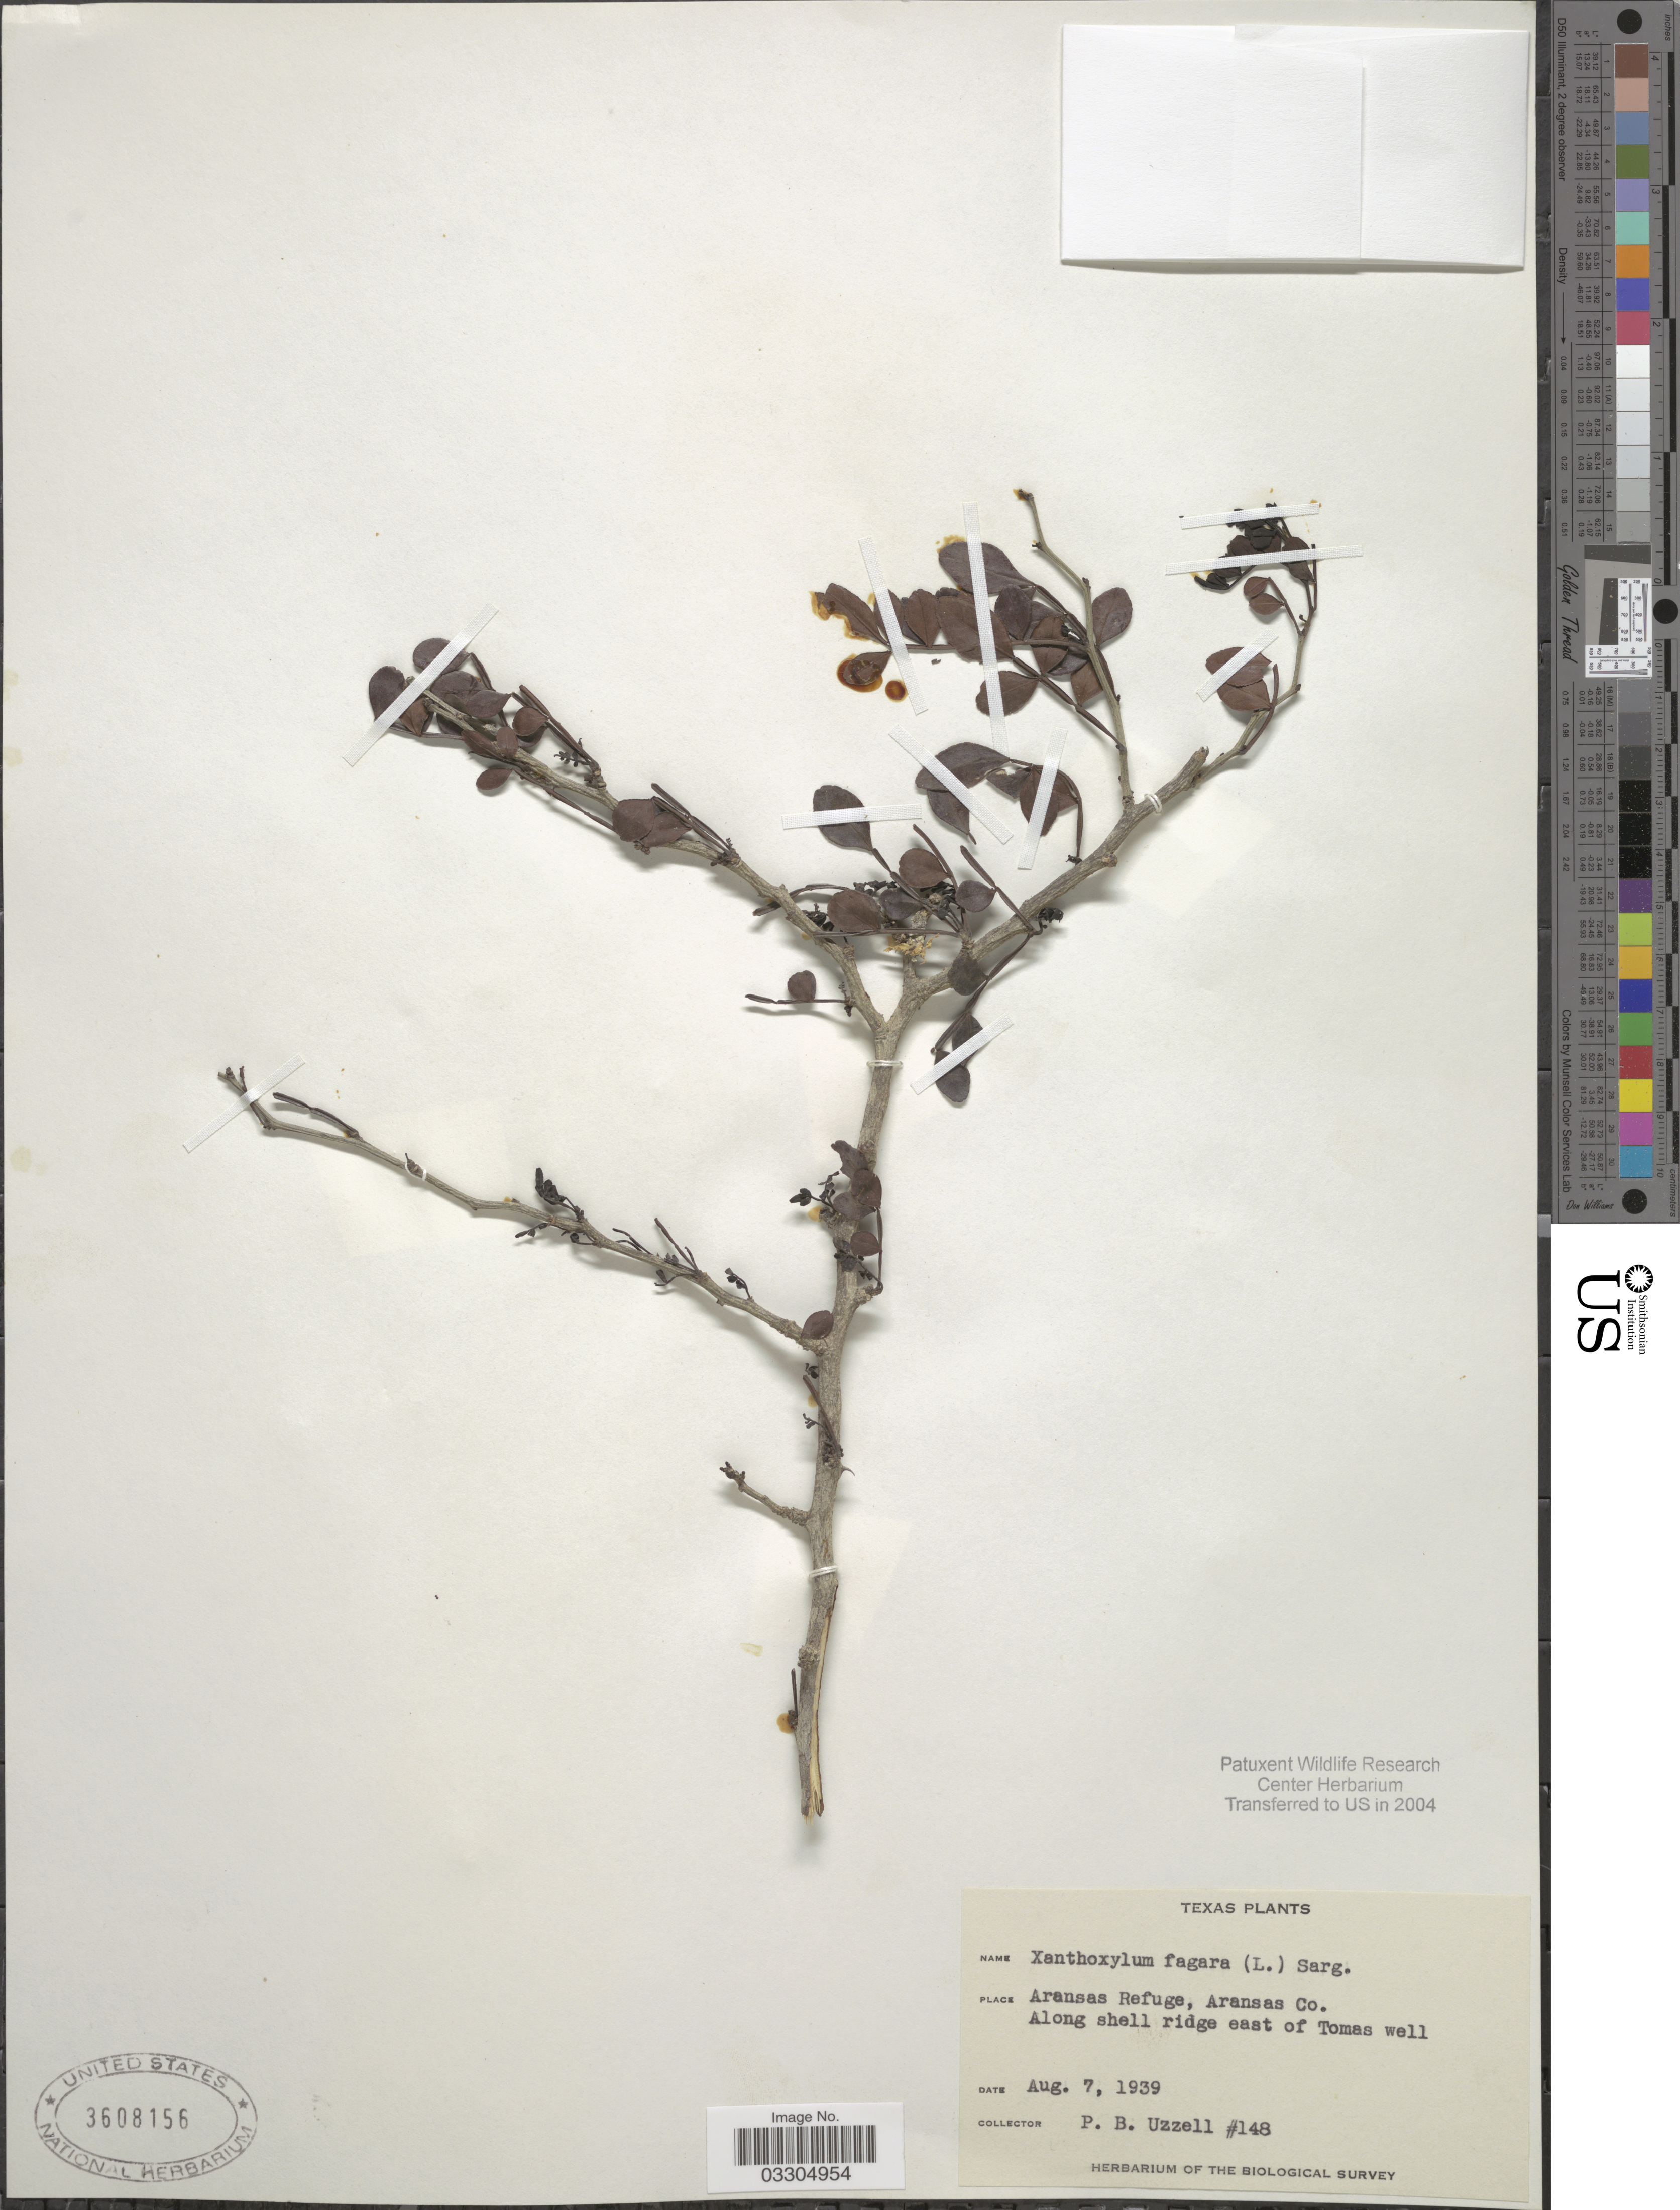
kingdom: Plantae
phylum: Tracheophyta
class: Magnoliopsida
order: Sapindales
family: Rutaceae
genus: Zanthoxylum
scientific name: Zanthoxylum fagara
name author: (L.) Sarg.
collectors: P. Uzzell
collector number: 148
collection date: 1939-08-07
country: United States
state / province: Texas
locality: Aransas Refuge, Aransas Co. Along shell ridge east of Tomas well.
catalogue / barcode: US 3608156